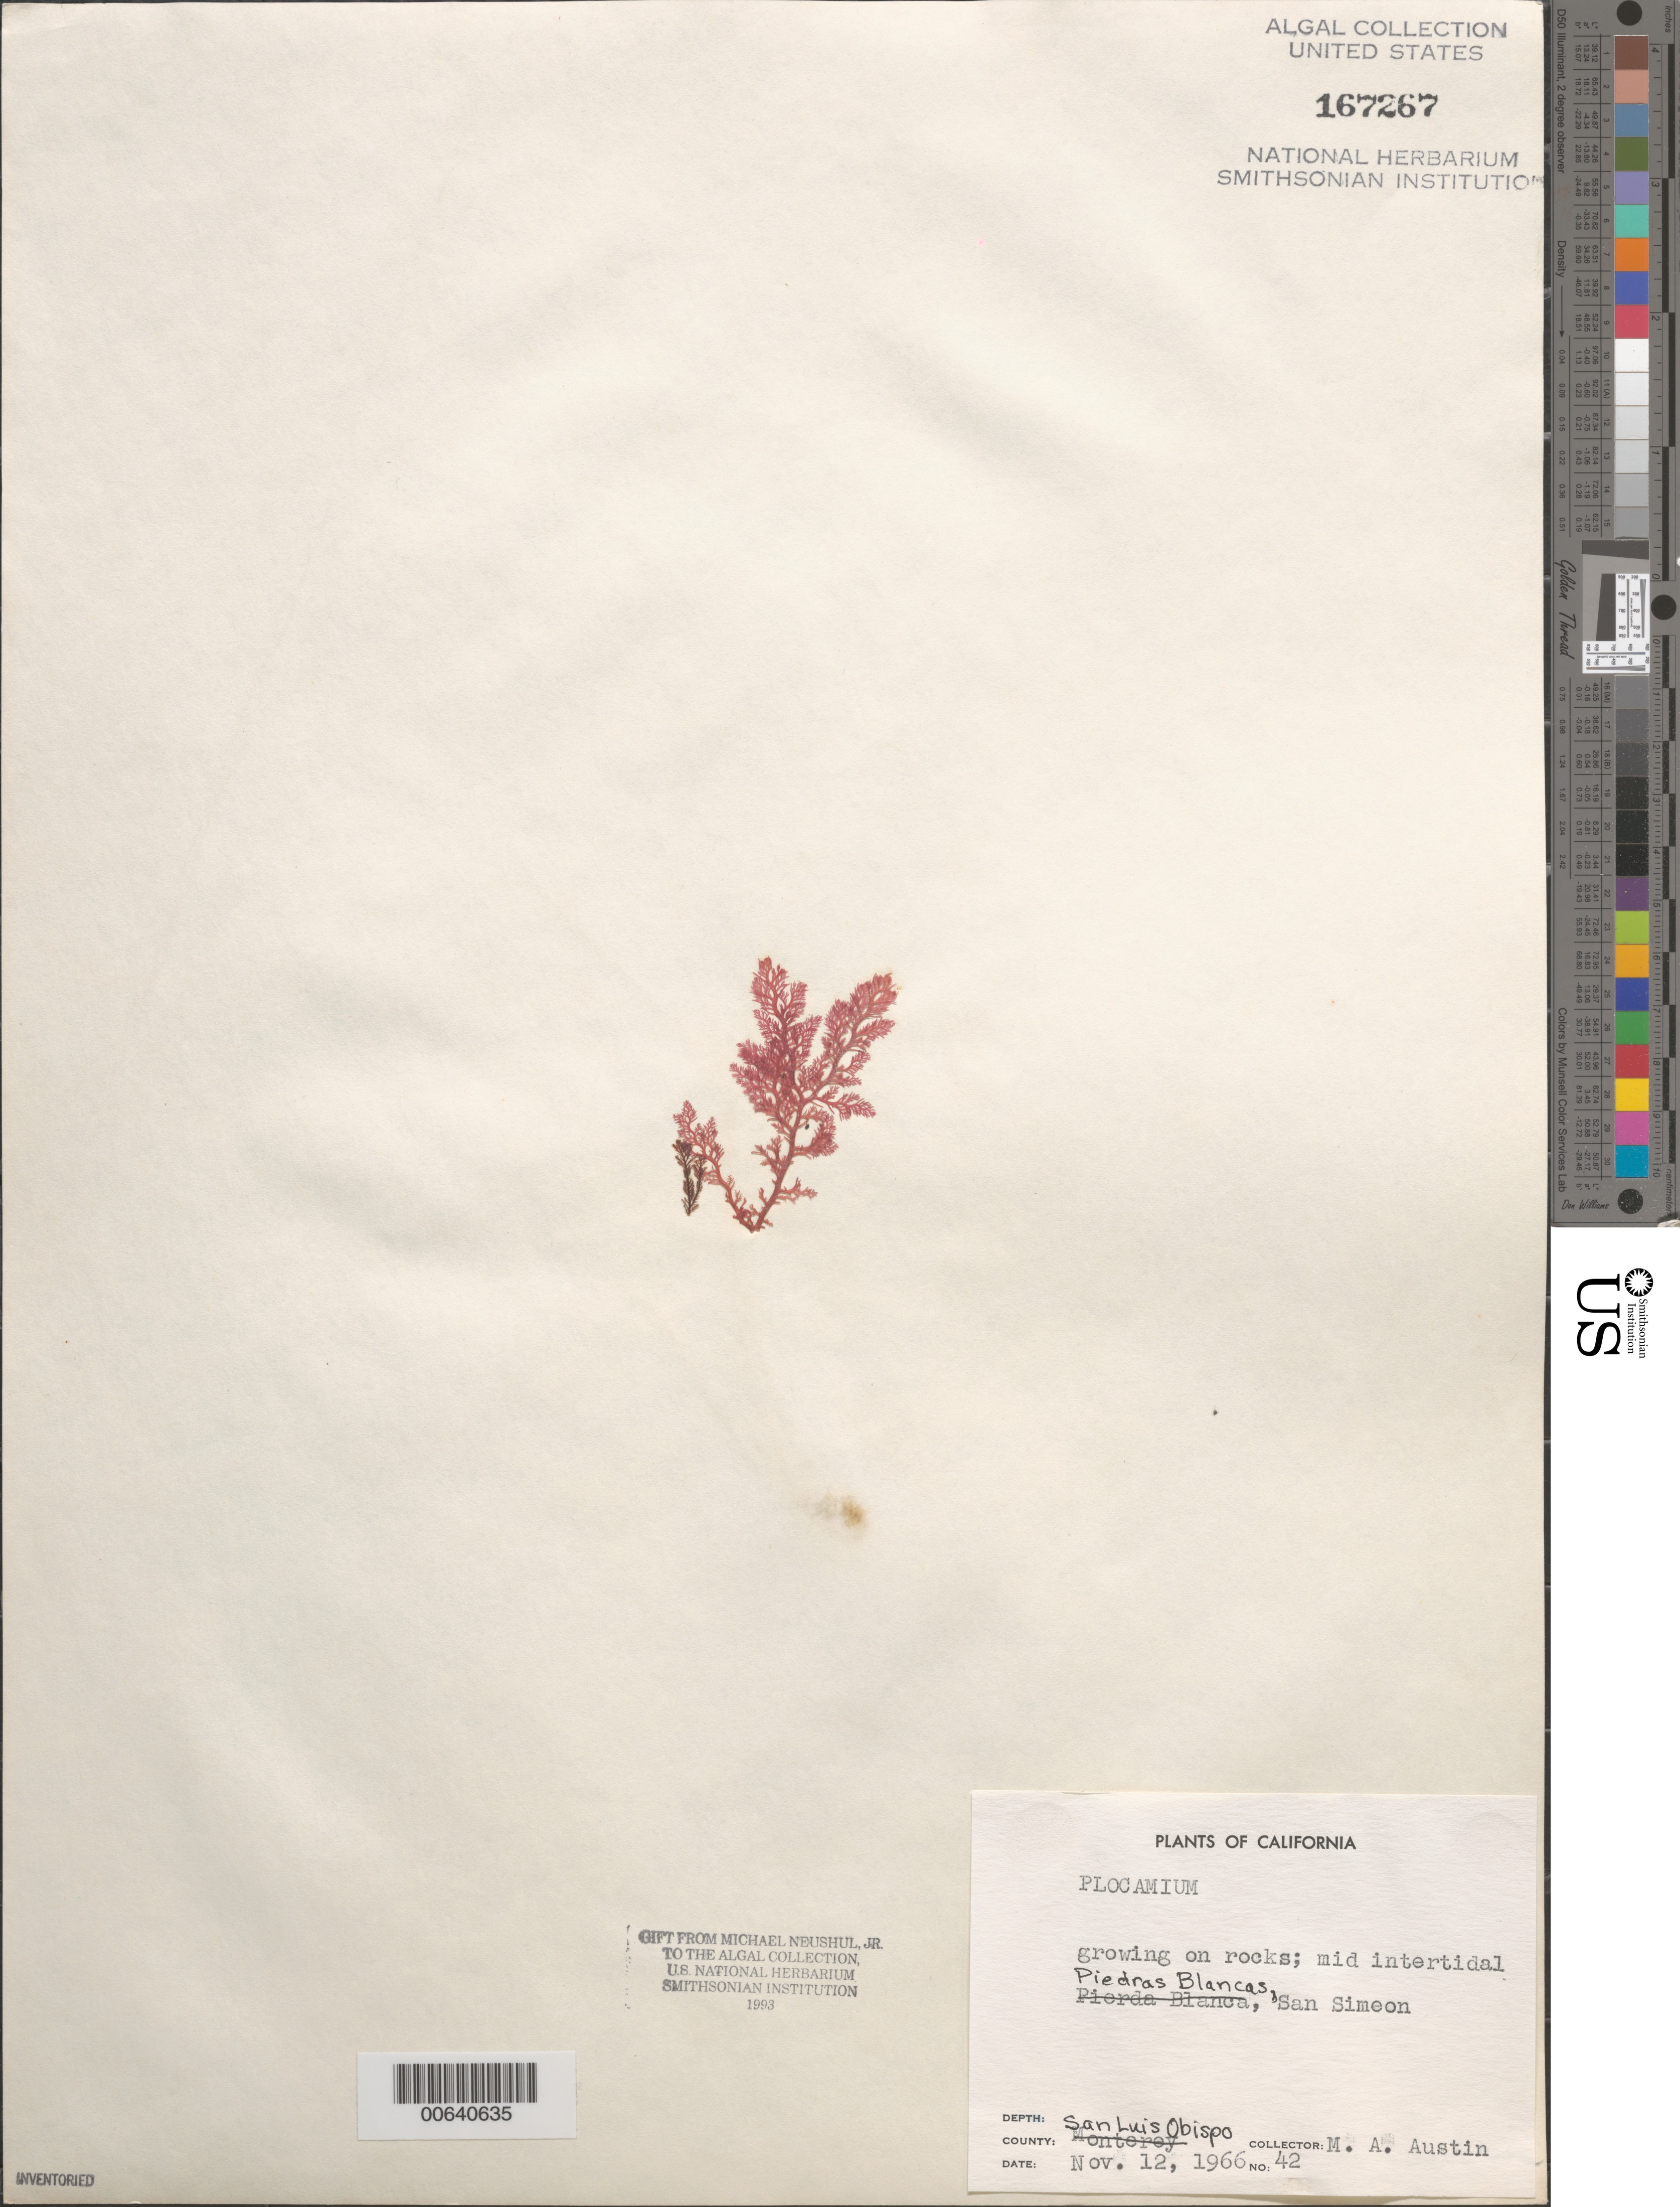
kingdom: Plantae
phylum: Rhodophyta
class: Florideophyceae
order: Plocamiales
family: Plocamiaceae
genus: Plocamium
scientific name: Plocamium sp.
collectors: M. Austin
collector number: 42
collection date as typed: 12 Nov 1966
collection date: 1966-11-12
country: United States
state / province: California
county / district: San Luis Obispo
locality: Piedras Blancas, San Simeon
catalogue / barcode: US 167267